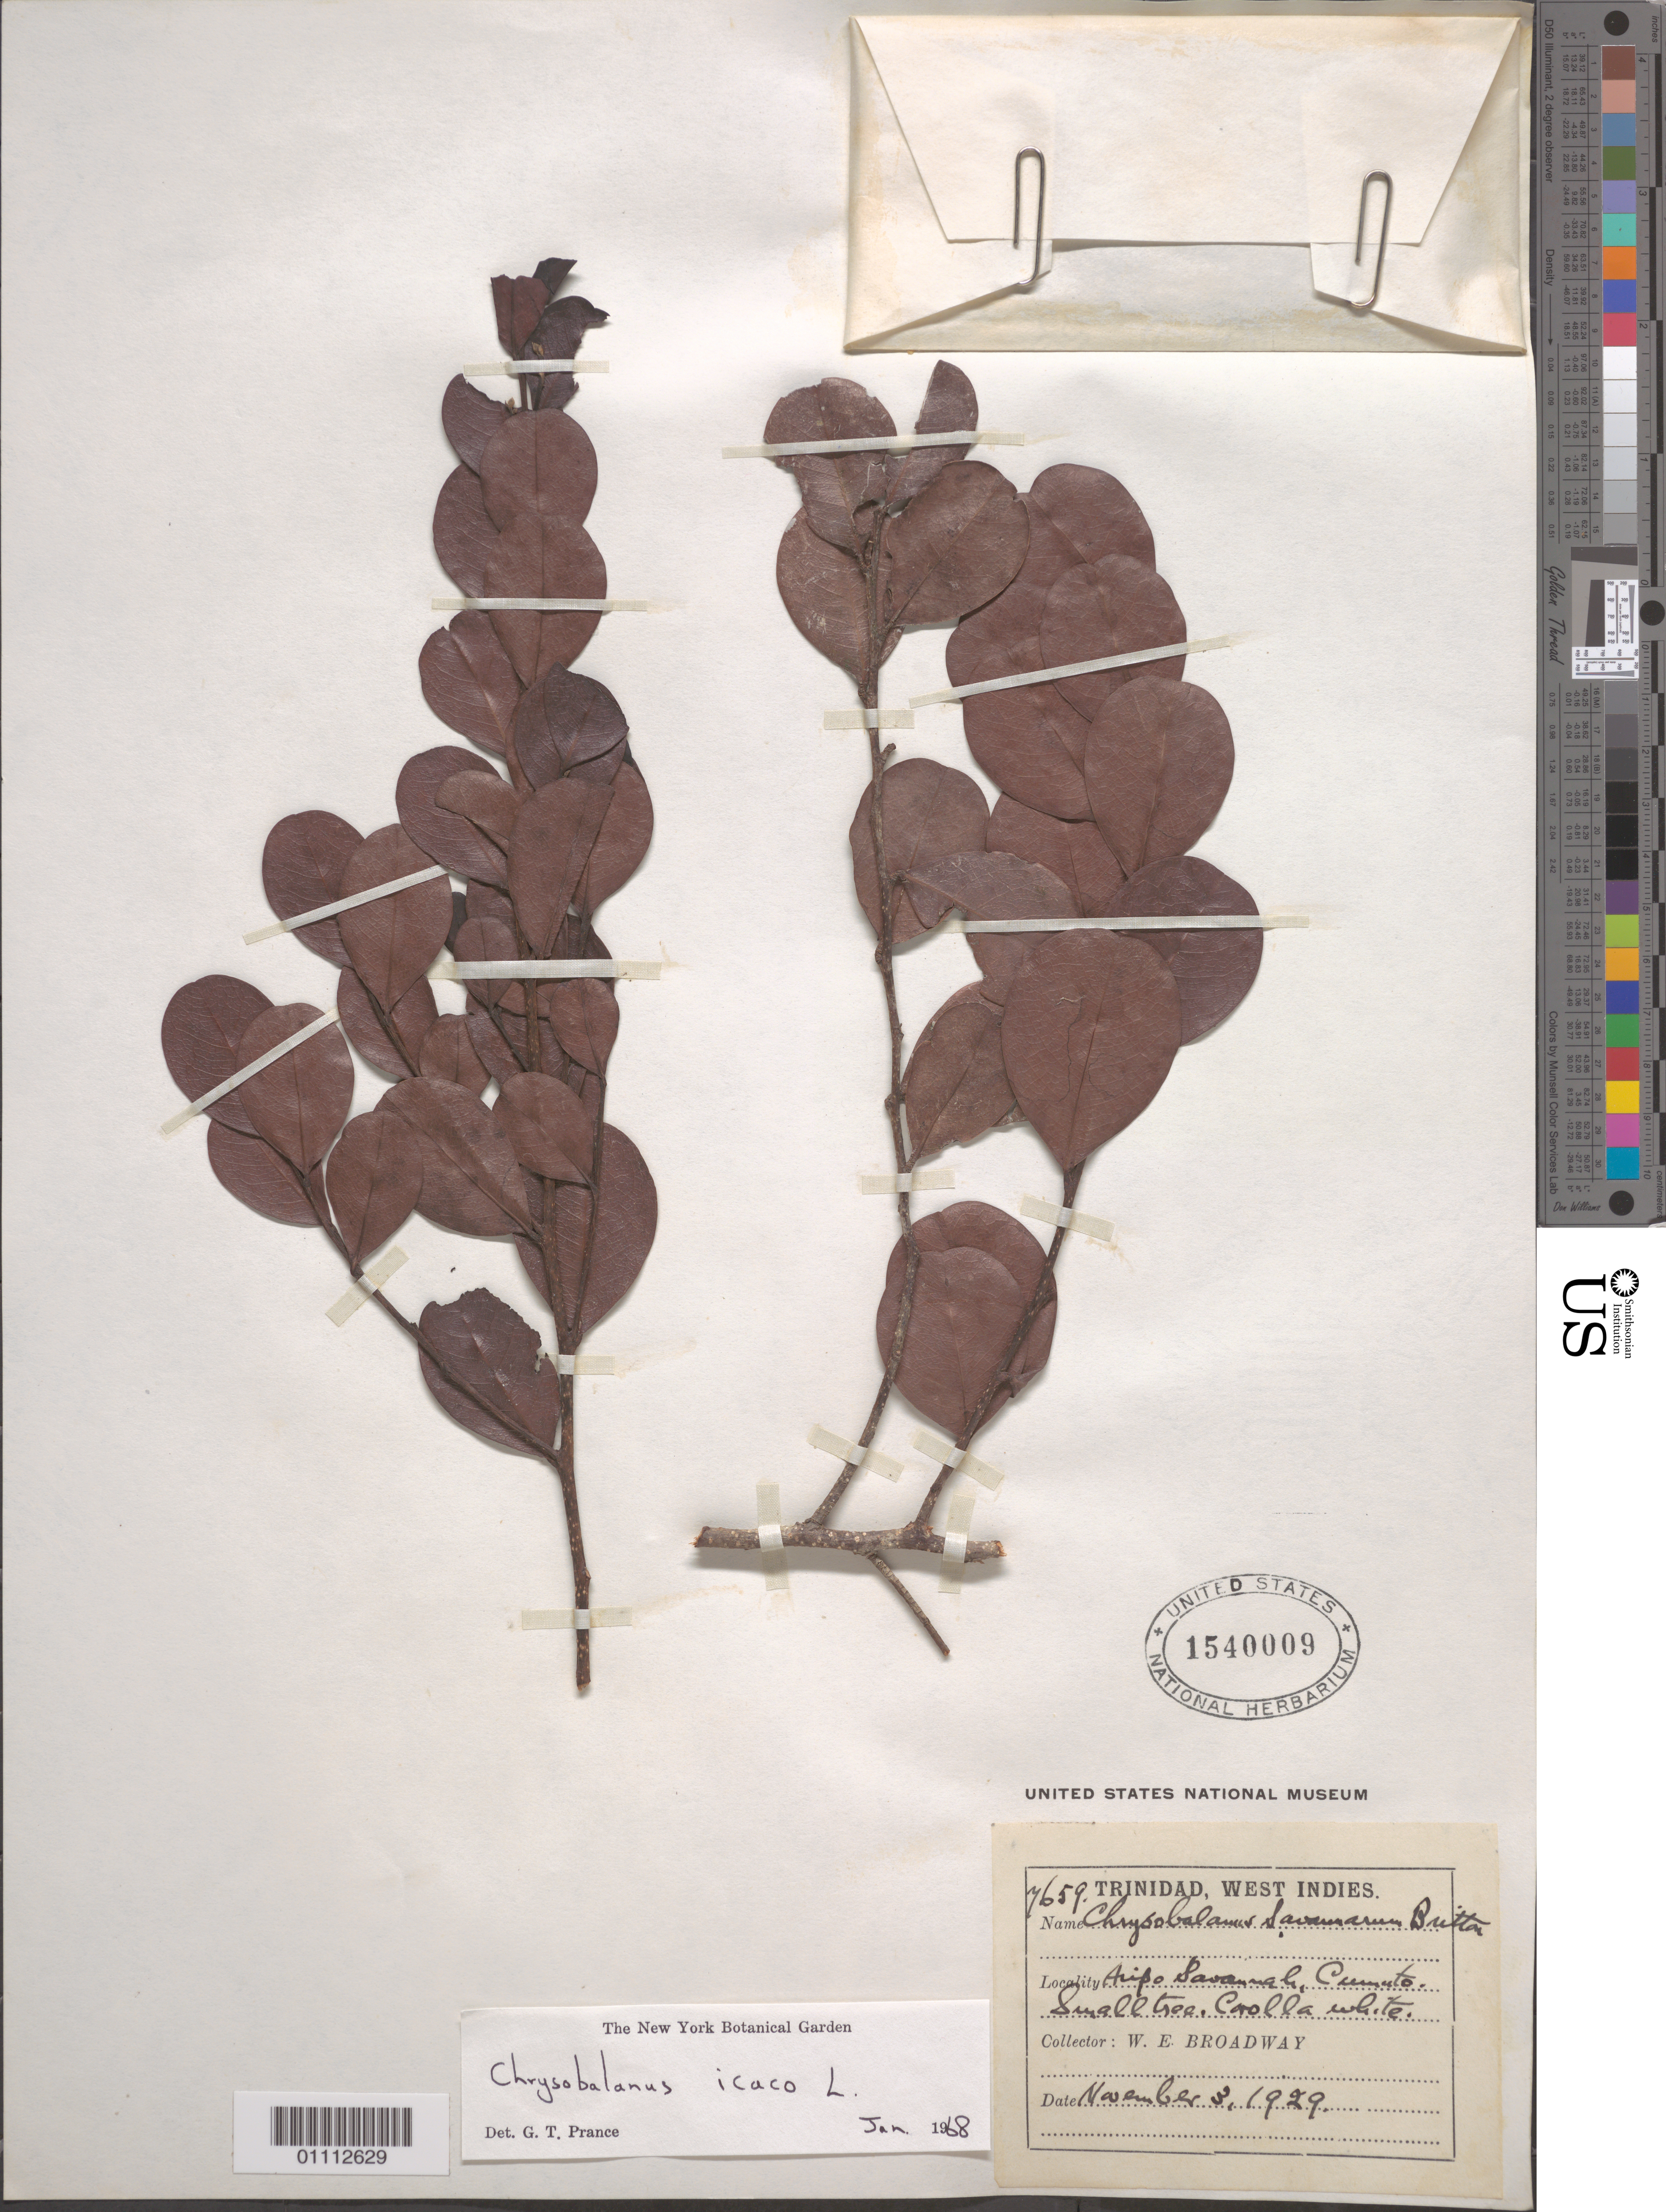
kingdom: Plantae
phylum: Tracheophyta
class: Magnoliopsida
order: Malpighiales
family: Chrysobalanaceae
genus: Chrysobalanus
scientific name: Chrysobalanus icaco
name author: L.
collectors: W. E. Broadway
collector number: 7659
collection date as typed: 03 Oct 1929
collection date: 1929-10-03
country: Trinidad and Tobago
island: Trinidad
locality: Aripo Savannah Climate.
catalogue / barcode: US 1540009